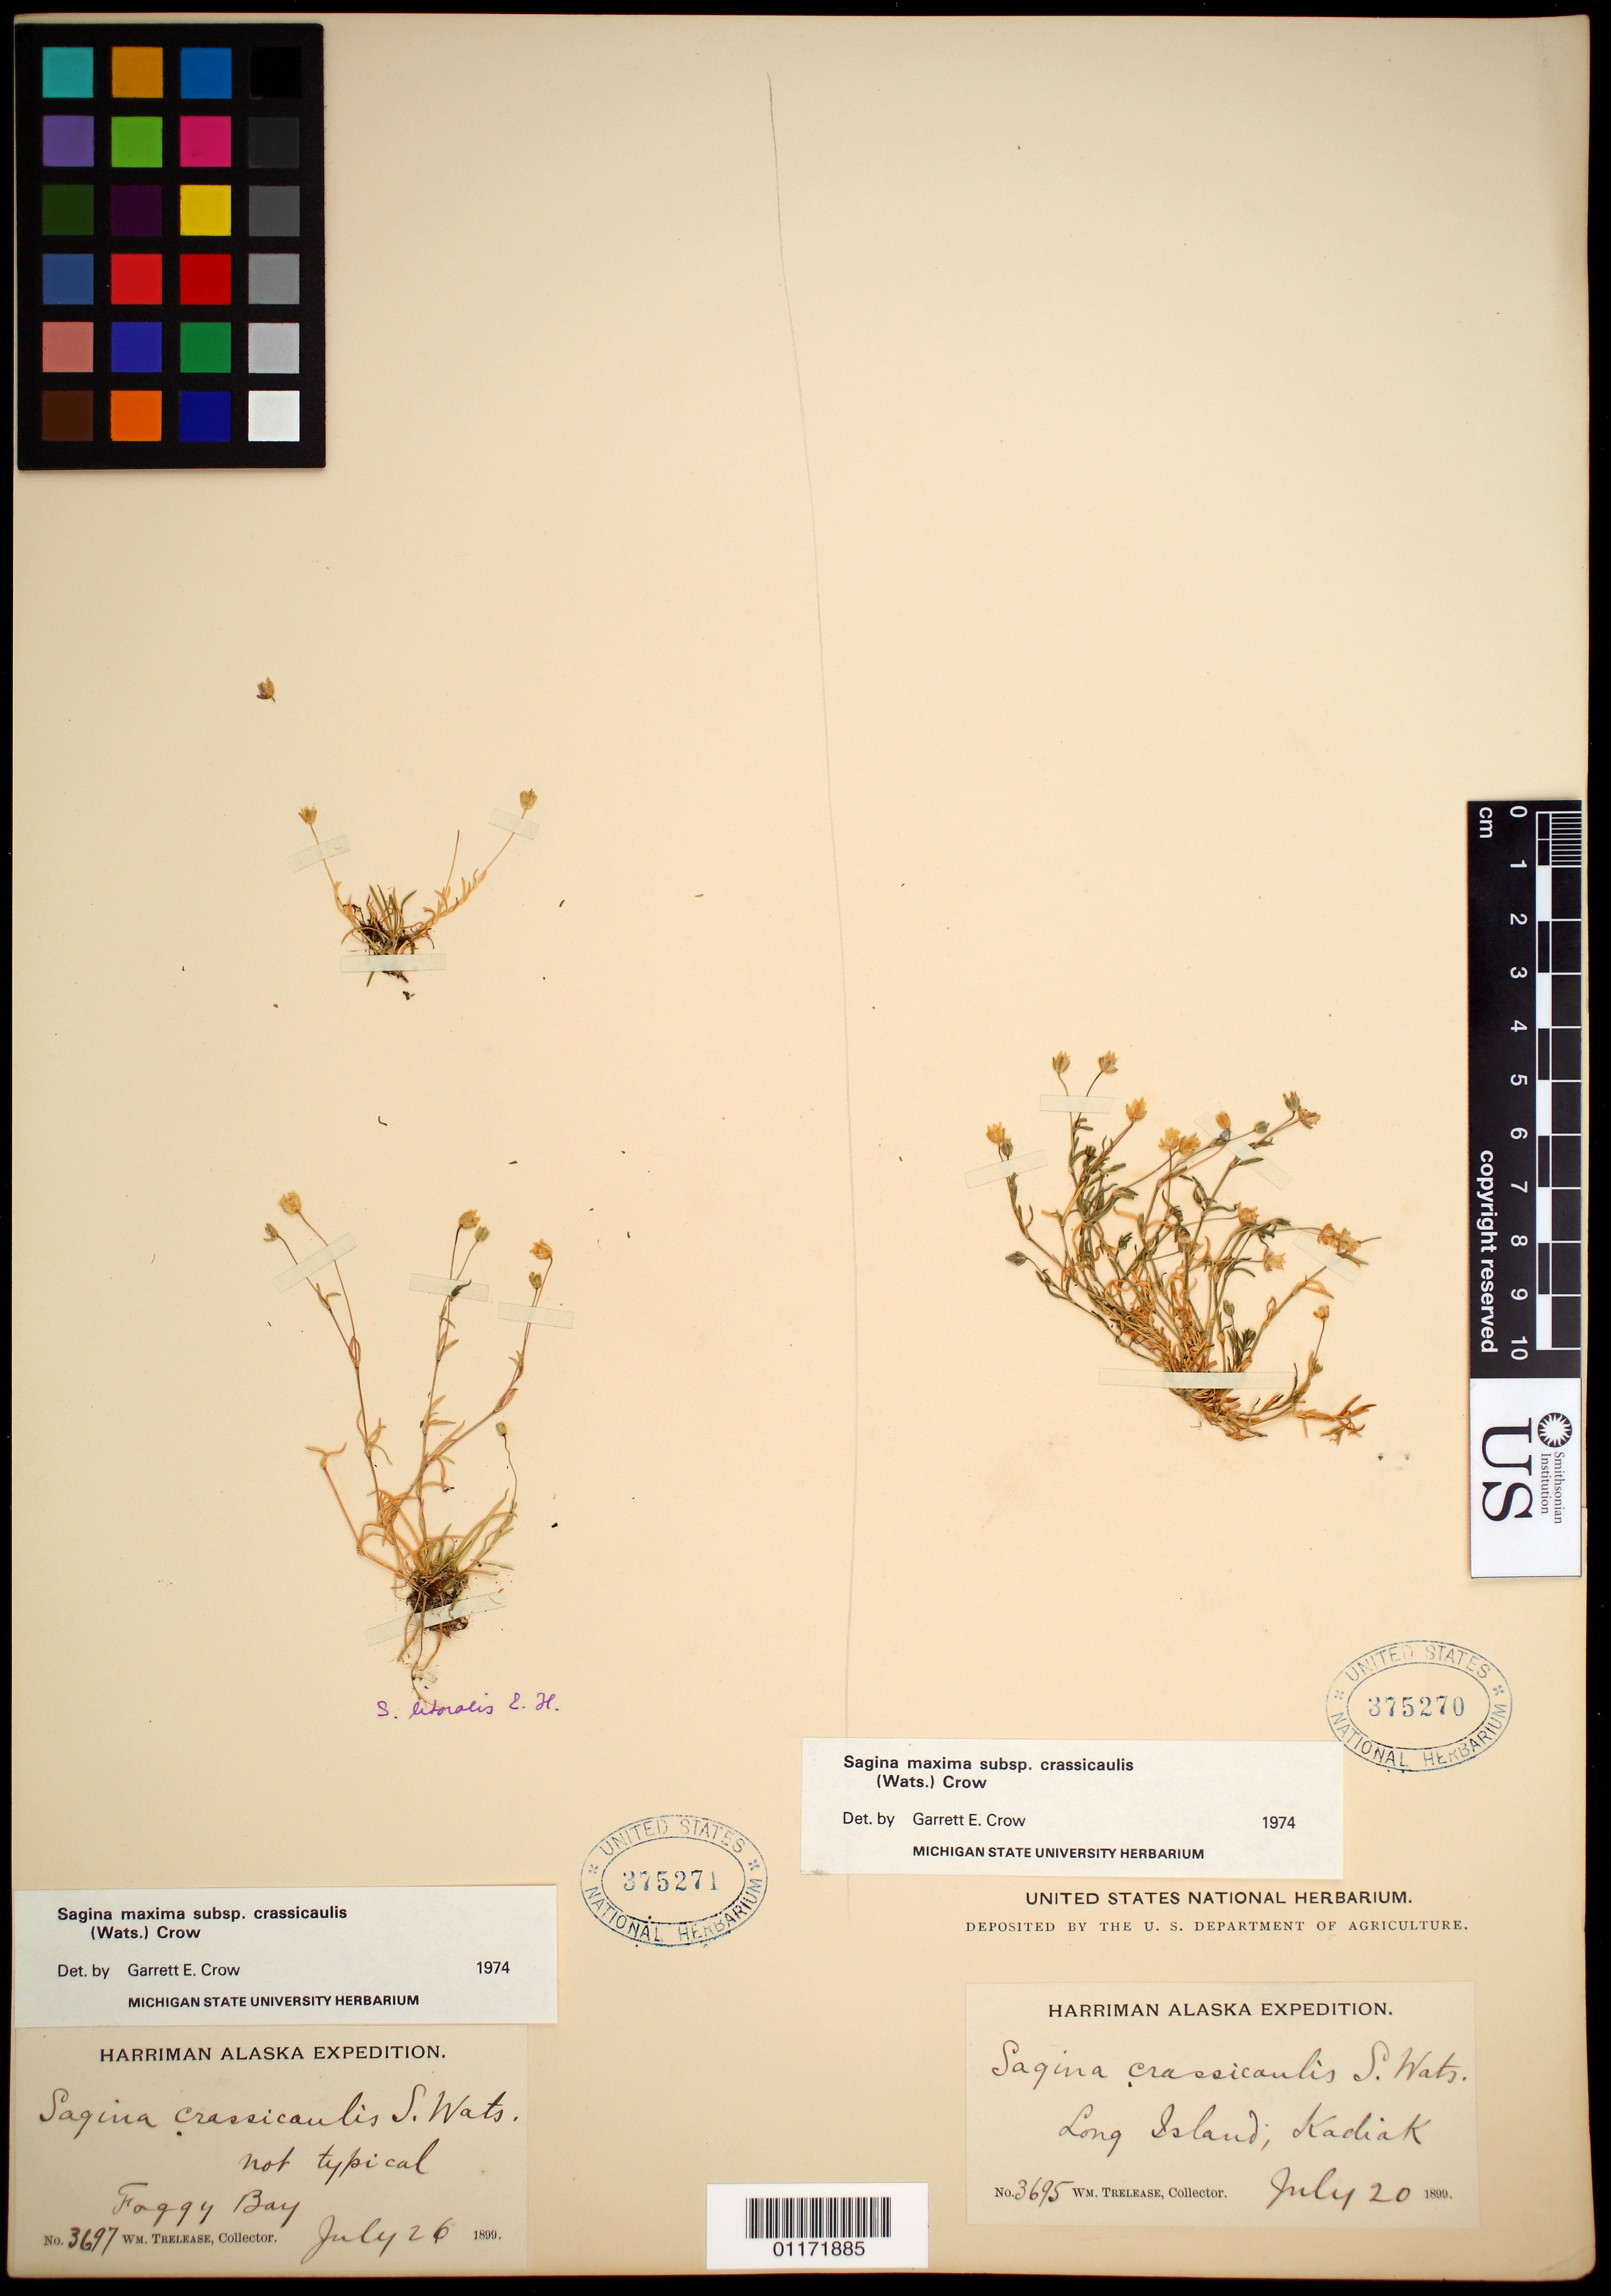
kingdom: Plantae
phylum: Tracheophyta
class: Magnoliopsida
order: Caryophyllales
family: Caryophyllaceae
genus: Sagina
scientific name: Sagina maxima subsp. crassicaulis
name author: (S. Watson) G.E. Crow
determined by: Crow, G. E.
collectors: W. Trelease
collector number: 3697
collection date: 1899-07-26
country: United States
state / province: Alaska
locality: Foggy Bay.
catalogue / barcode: US 375271-2